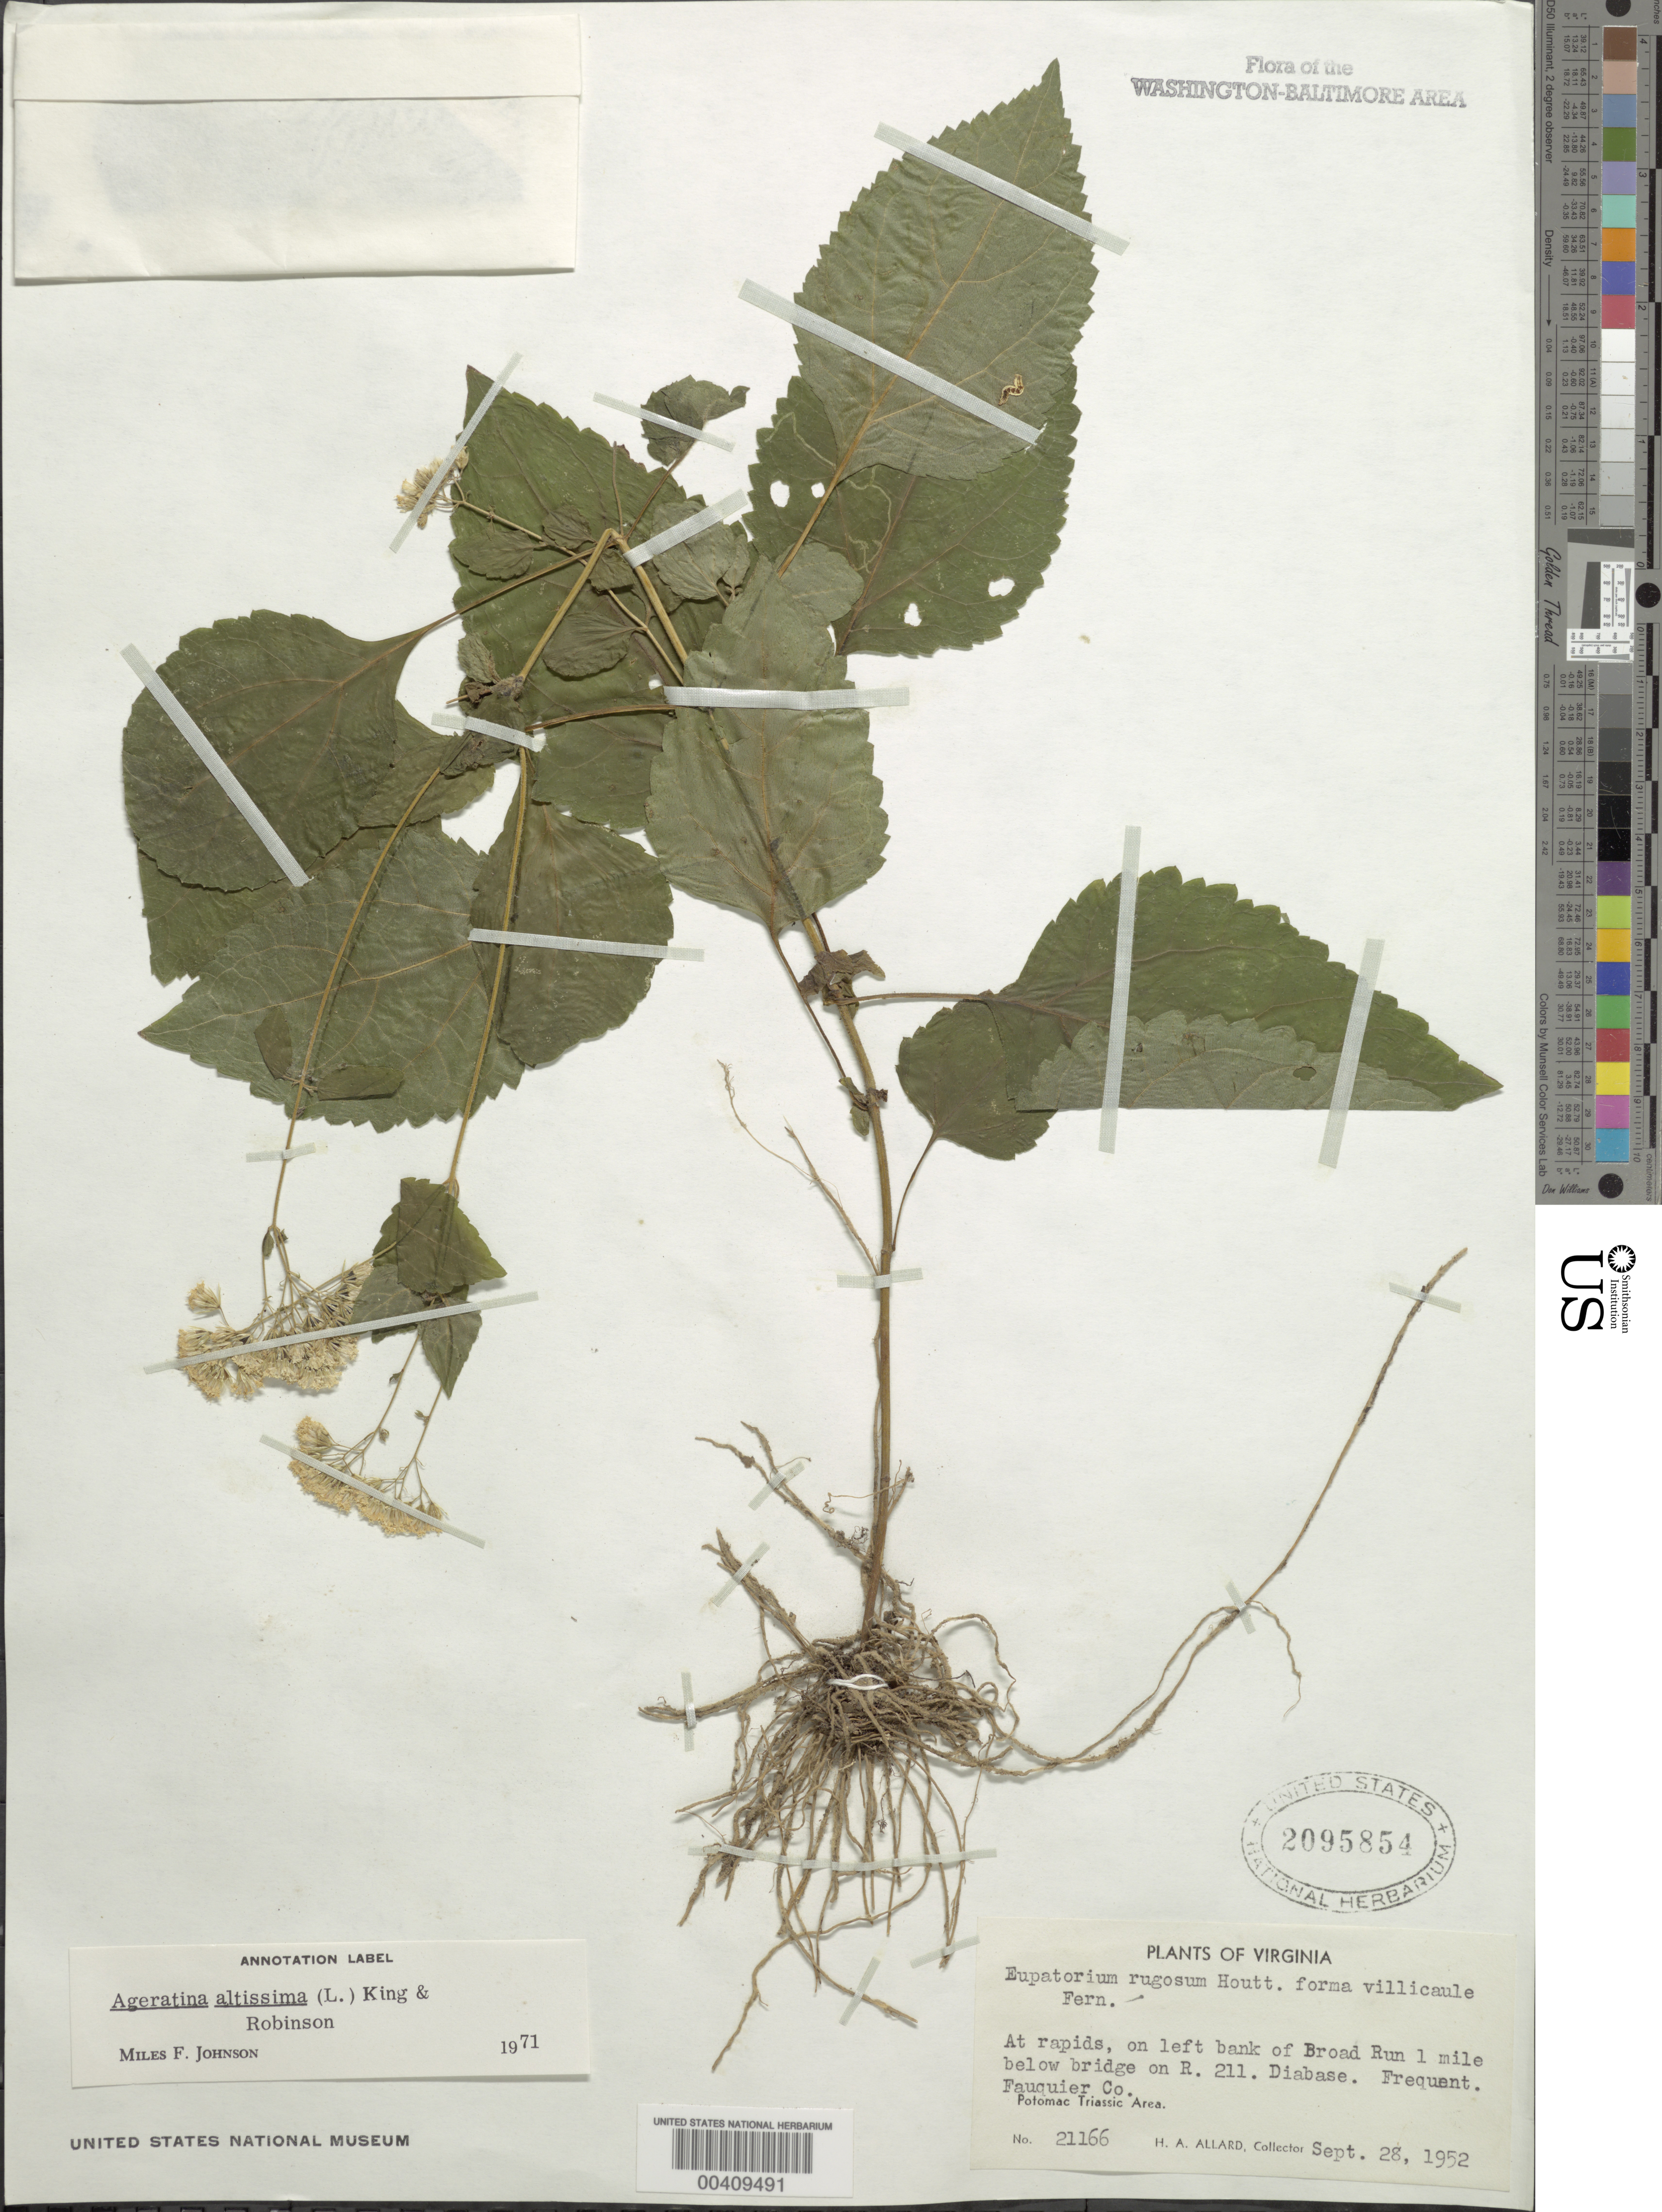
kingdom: Plantae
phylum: Tracheophyta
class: Magnoliopsida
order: Asterales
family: Asteraceae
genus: Ageratina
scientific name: Ageratina altissima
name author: (L.) R.M. King & H. Rob.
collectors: H. A. Allard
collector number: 20941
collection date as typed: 28 Sep 1952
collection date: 1952-09-28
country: United States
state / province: Virginia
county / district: Fauquier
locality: Broad Run below Bridge on Rt. 211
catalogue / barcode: US 2095854